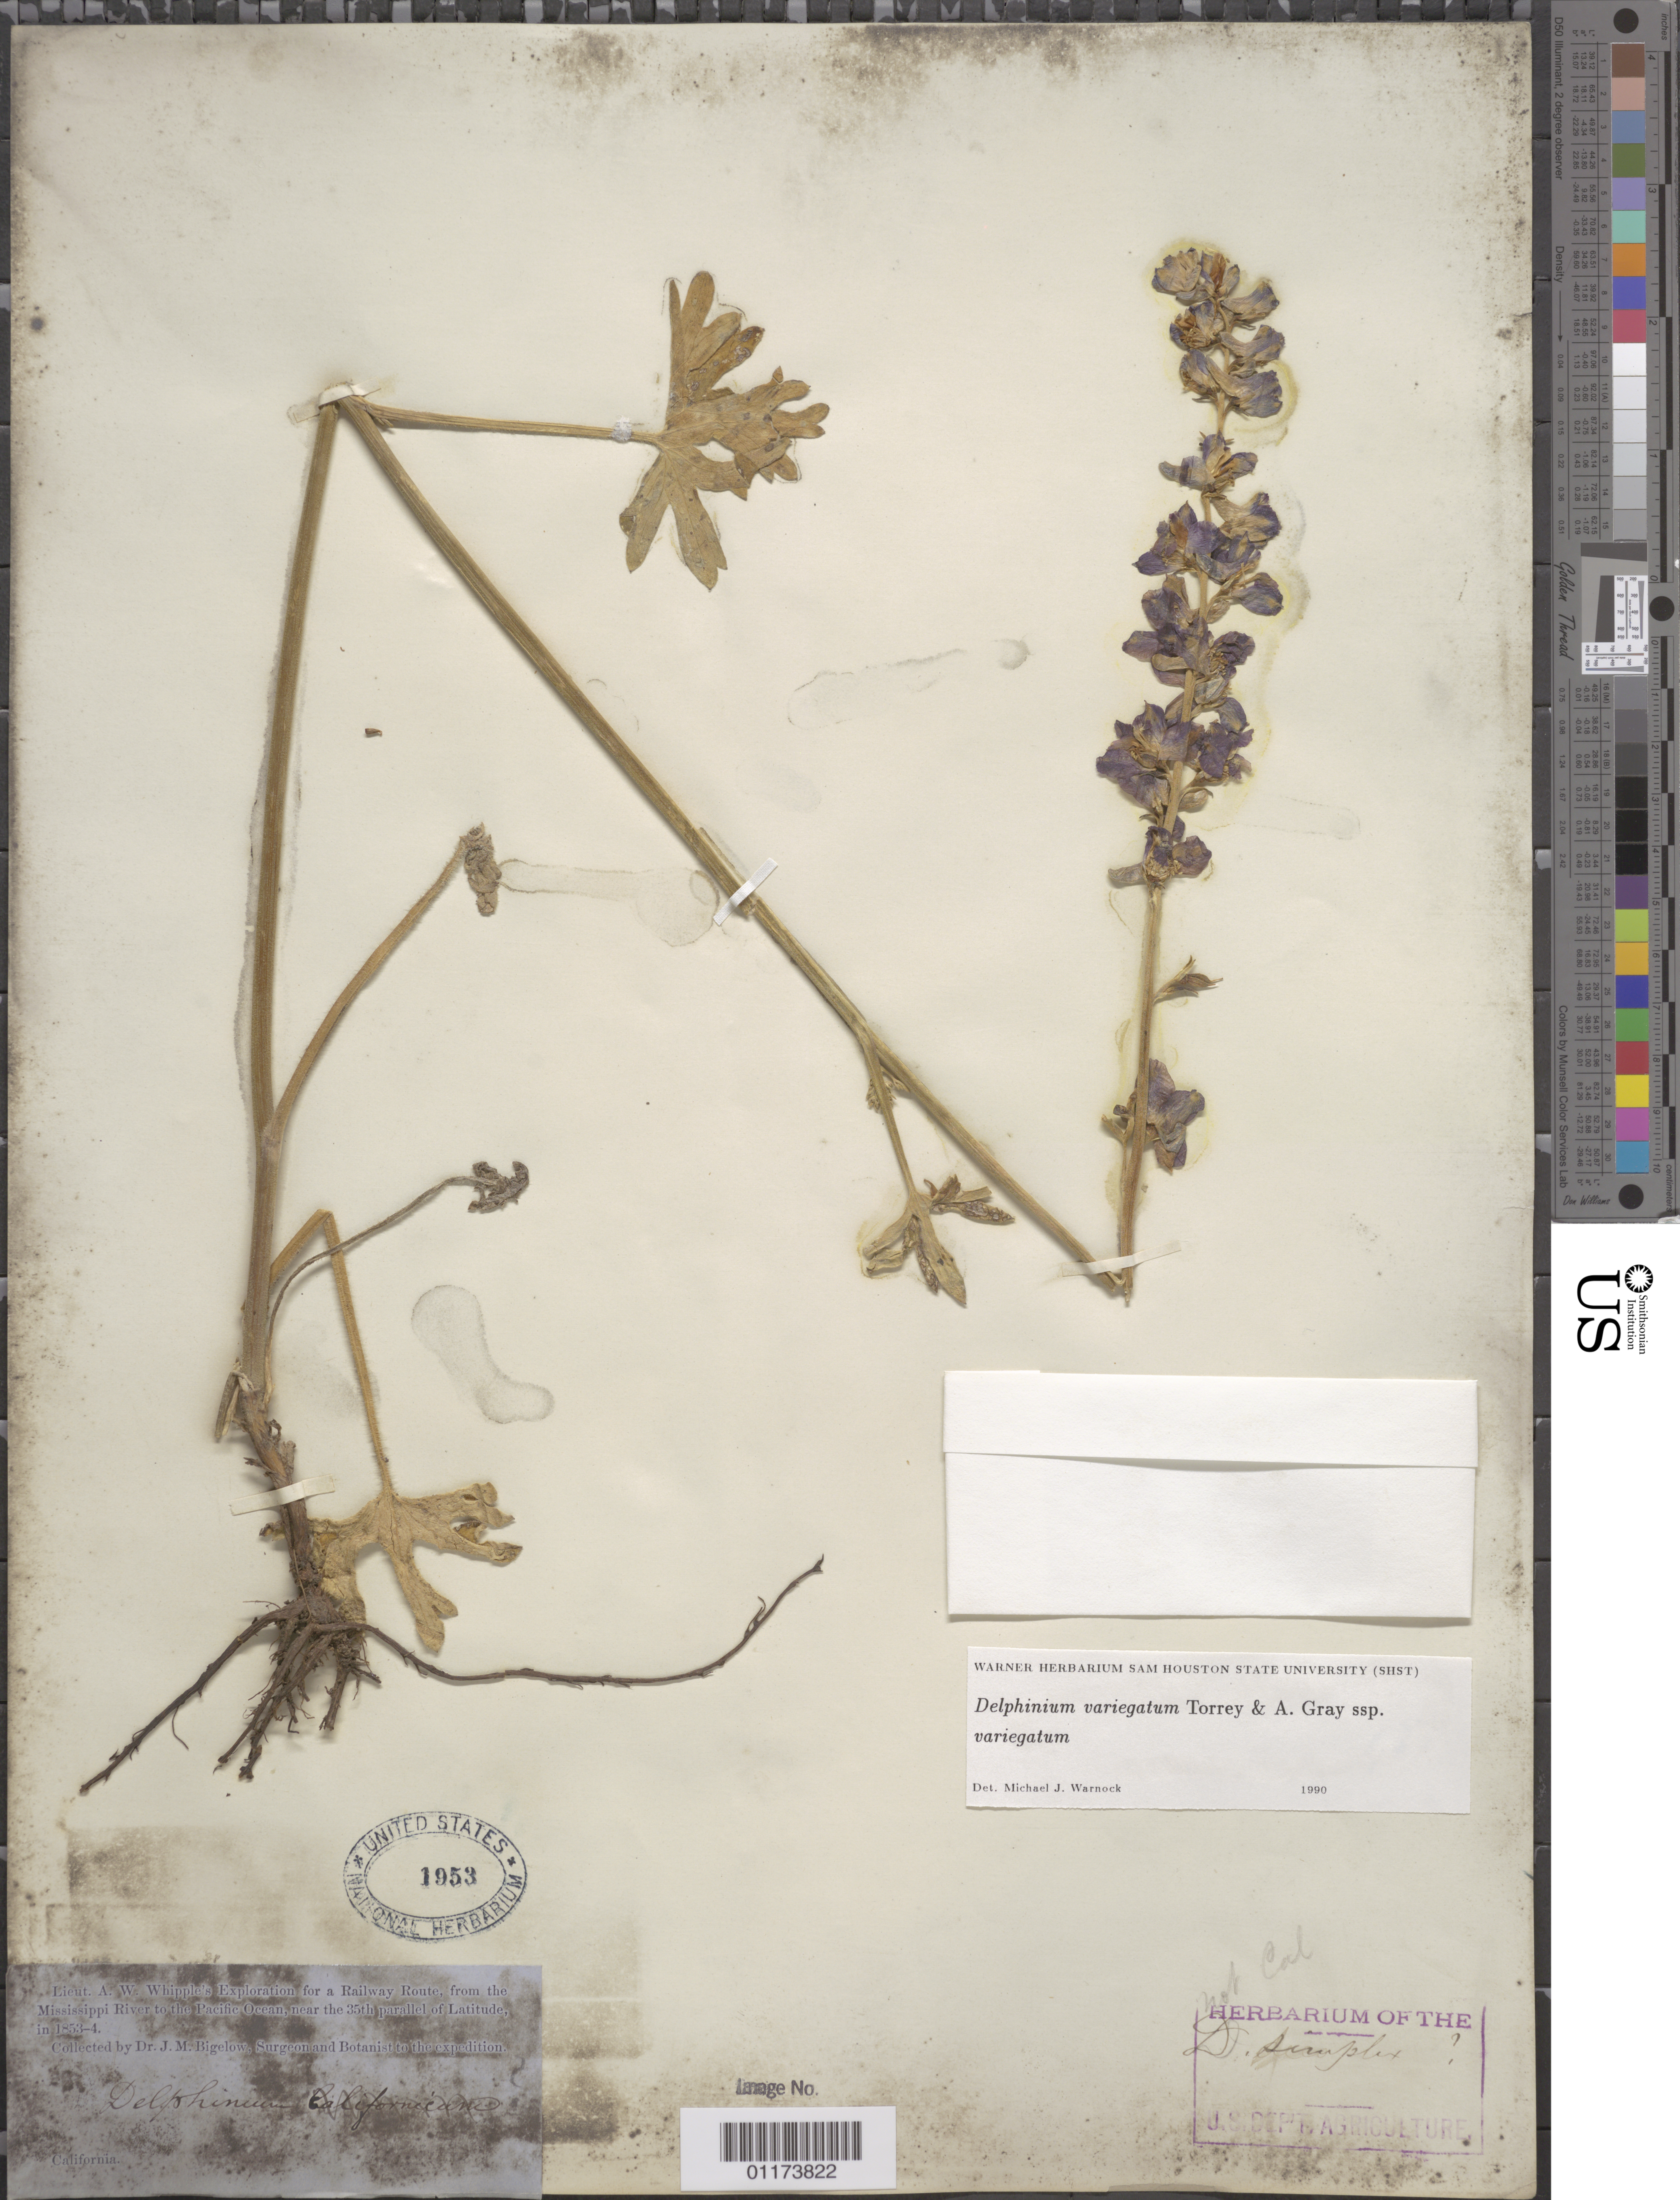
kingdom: Plantae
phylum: Tracheophyta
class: Magnoliopsida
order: Ranunculales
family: Ranunculaceae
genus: Delphinium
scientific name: Delphinium variegatum subsp. variegatum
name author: Torr. & A. Gray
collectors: J. M. Bigelow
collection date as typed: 1853 to -- --- 1854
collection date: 1853/1854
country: United States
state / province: California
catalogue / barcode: US 1953